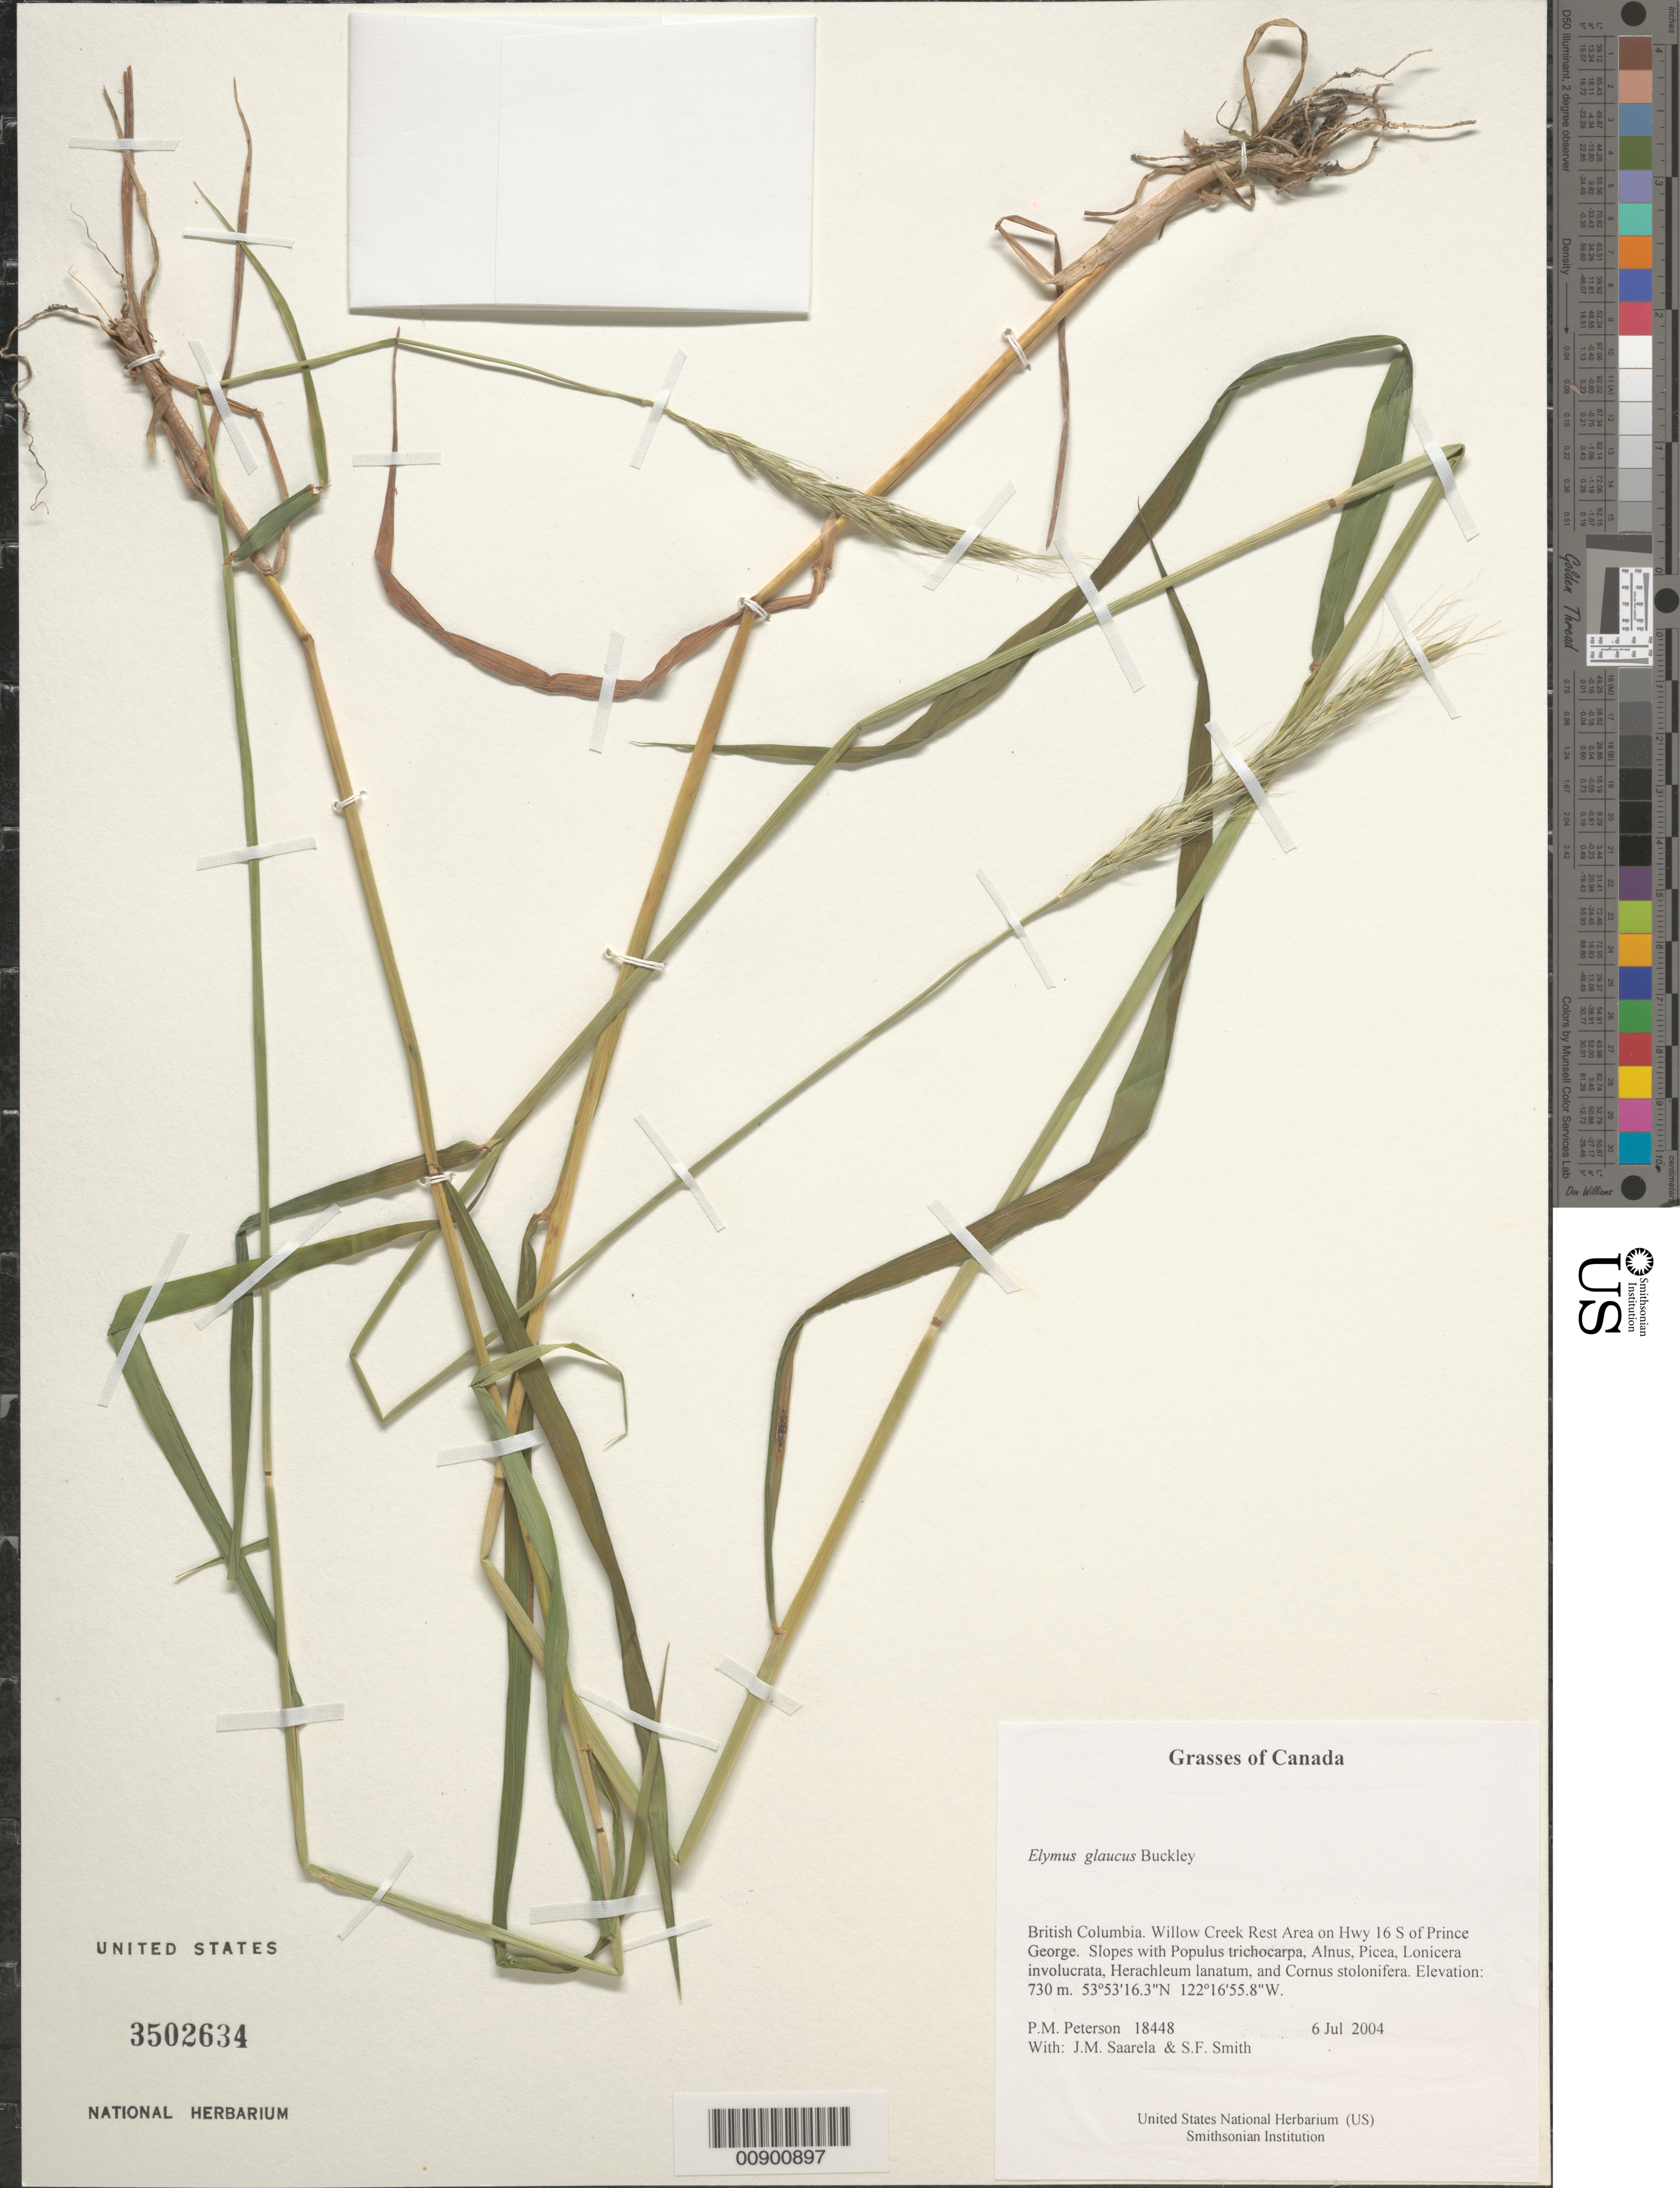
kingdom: Plantae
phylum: Tracheophyta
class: Liliopsida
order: Poales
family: Poaceae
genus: Elymus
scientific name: Elymus glaucus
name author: Buckley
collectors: P. M. Peterson, J. Saarela & S.F. Smith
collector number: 18448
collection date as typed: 06 Jul 2004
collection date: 2004-07-06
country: Canada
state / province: British Columbia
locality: Willow Creek Rest Area on Hwy 16 S of Prince George. Slopes with Populus trichocarpa, Alnus, Picea, Lonicera involucrata, Herachleum lanatum, and Cornus stolonifera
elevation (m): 730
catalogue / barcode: US 3502634